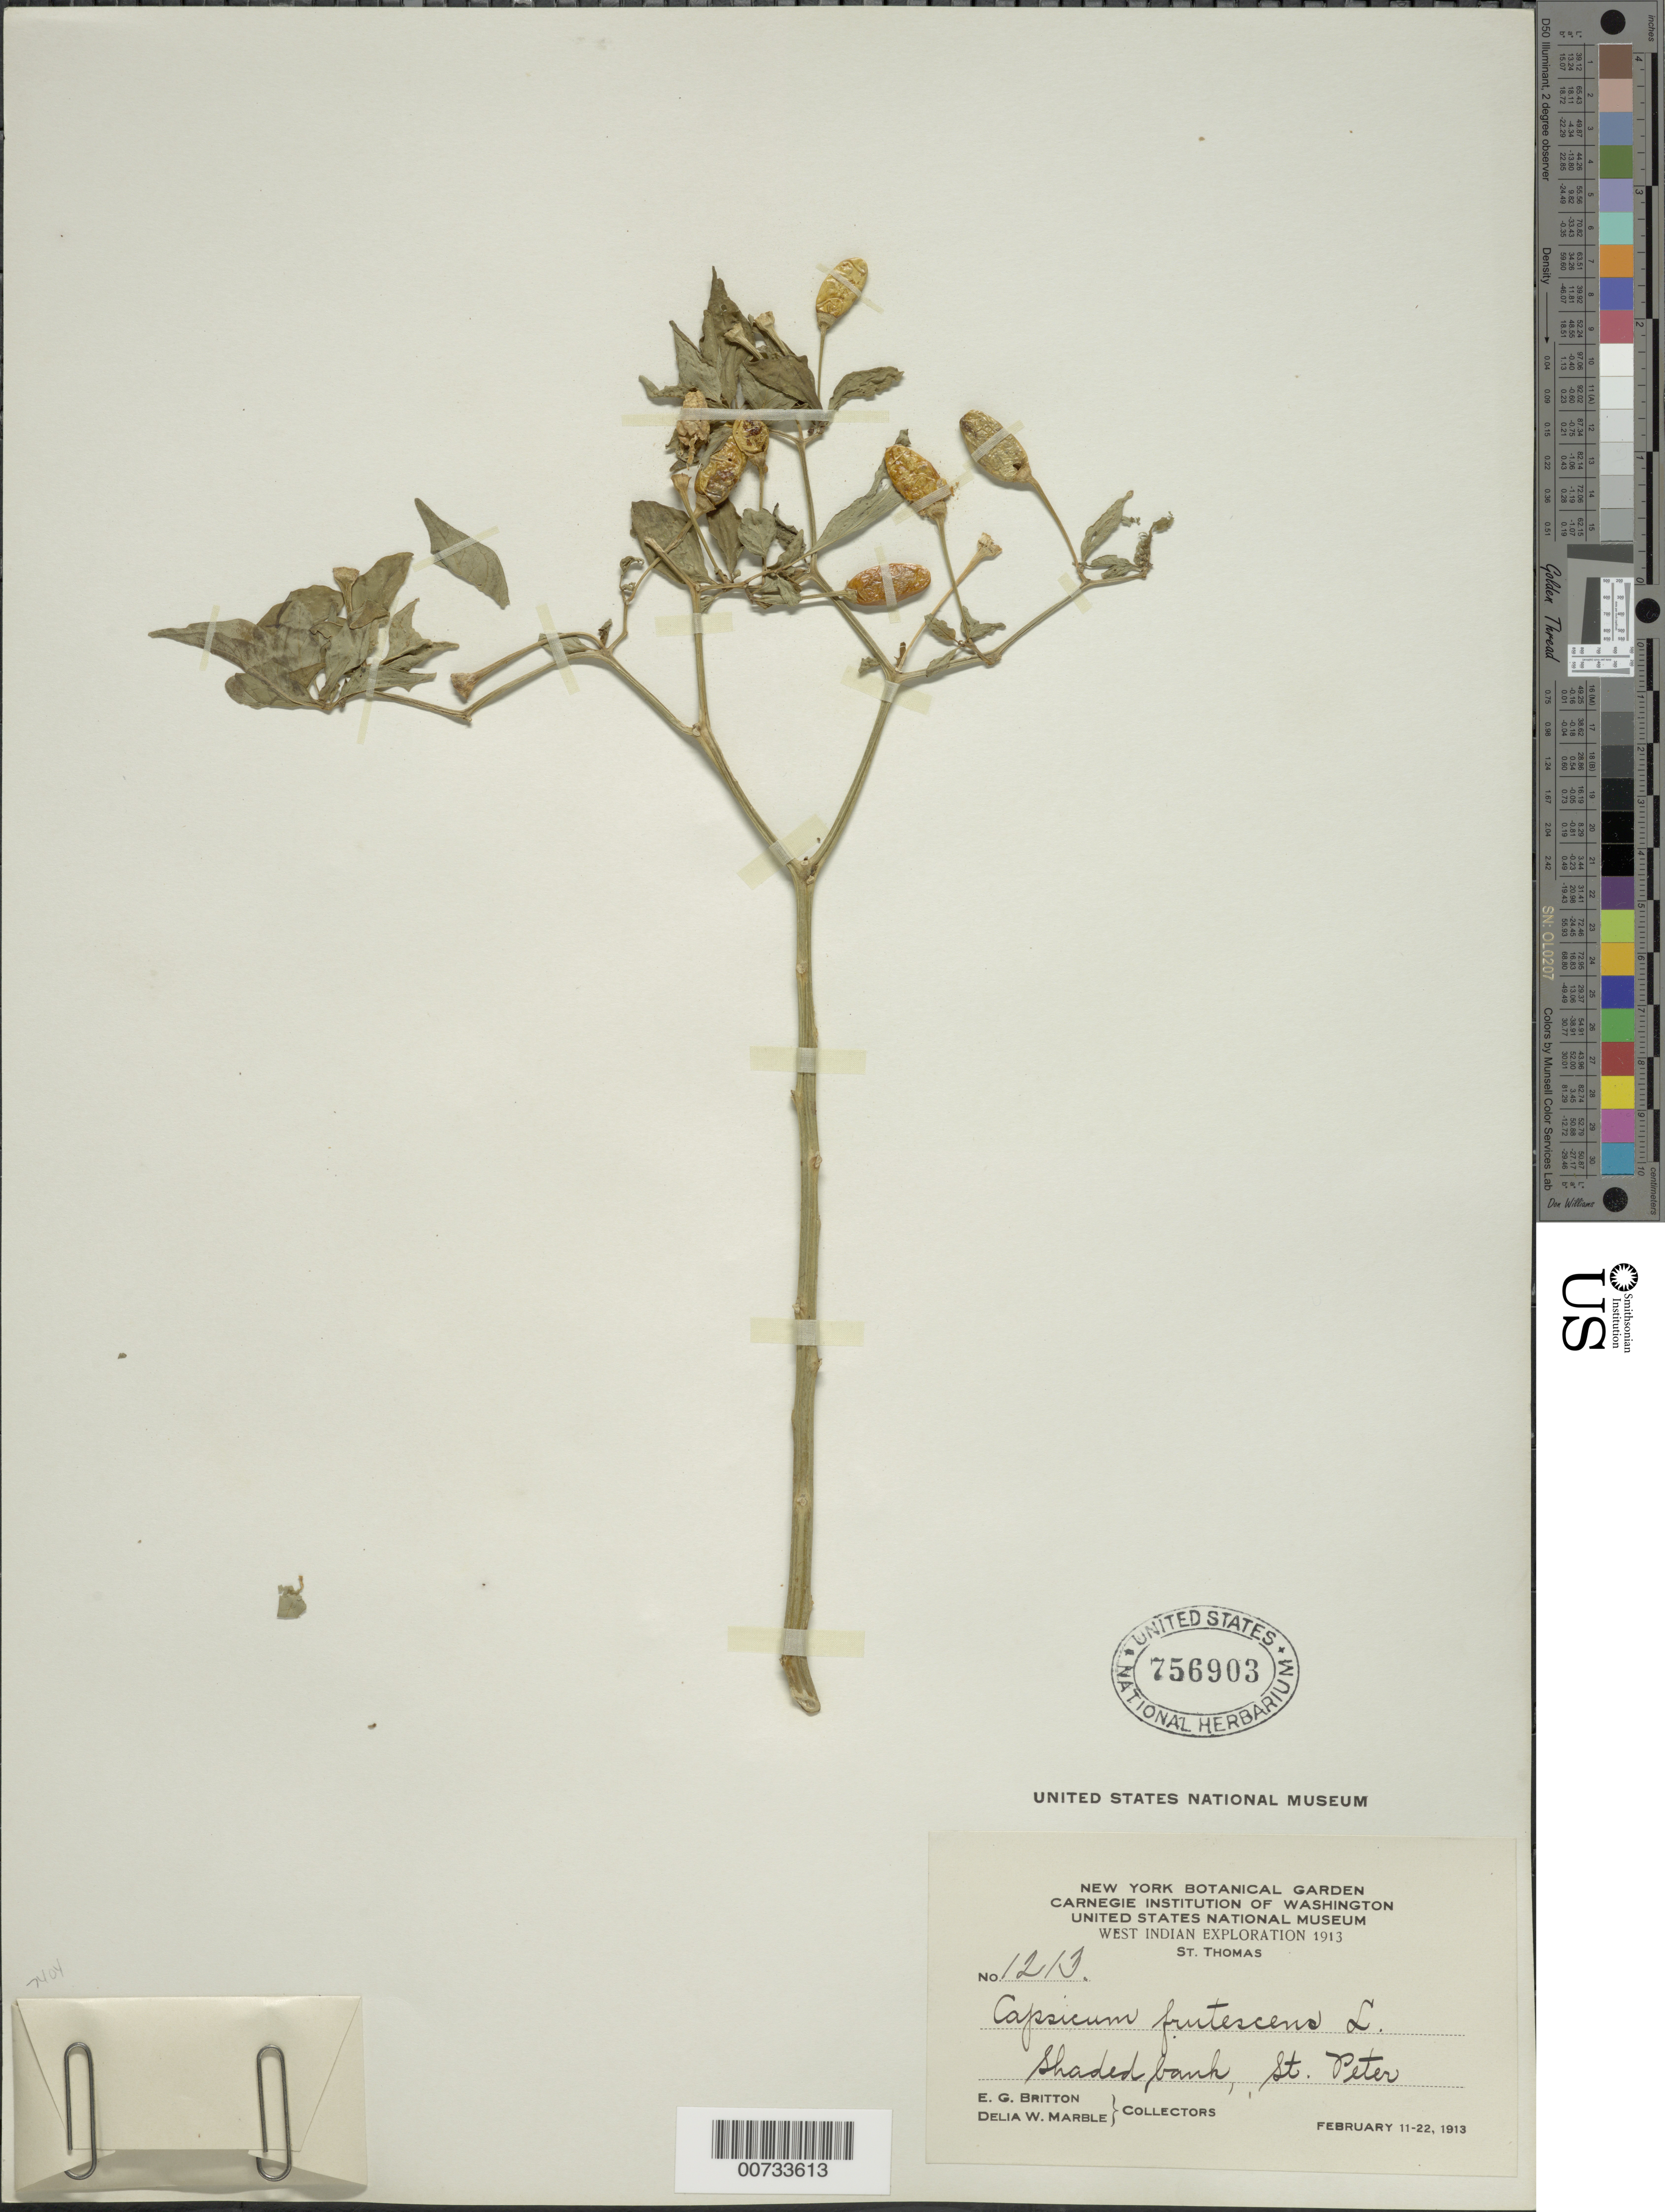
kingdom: Plantae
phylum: Tracheophyta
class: Magnoliopsida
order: Solanales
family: Solanaceae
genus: Capsicum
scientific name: Capsicum frutescens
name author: L.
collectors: E. G. Britton & D. W. Marble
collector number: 1213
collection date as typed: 11 Feb 1913 to 22 Feb 1913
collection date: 1913-02-11/1913-02-22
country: U.S. Virgin Islands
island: St. Thomas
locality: St. Thomas; St. Peter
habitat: Shaded bank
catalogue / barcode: US 756903